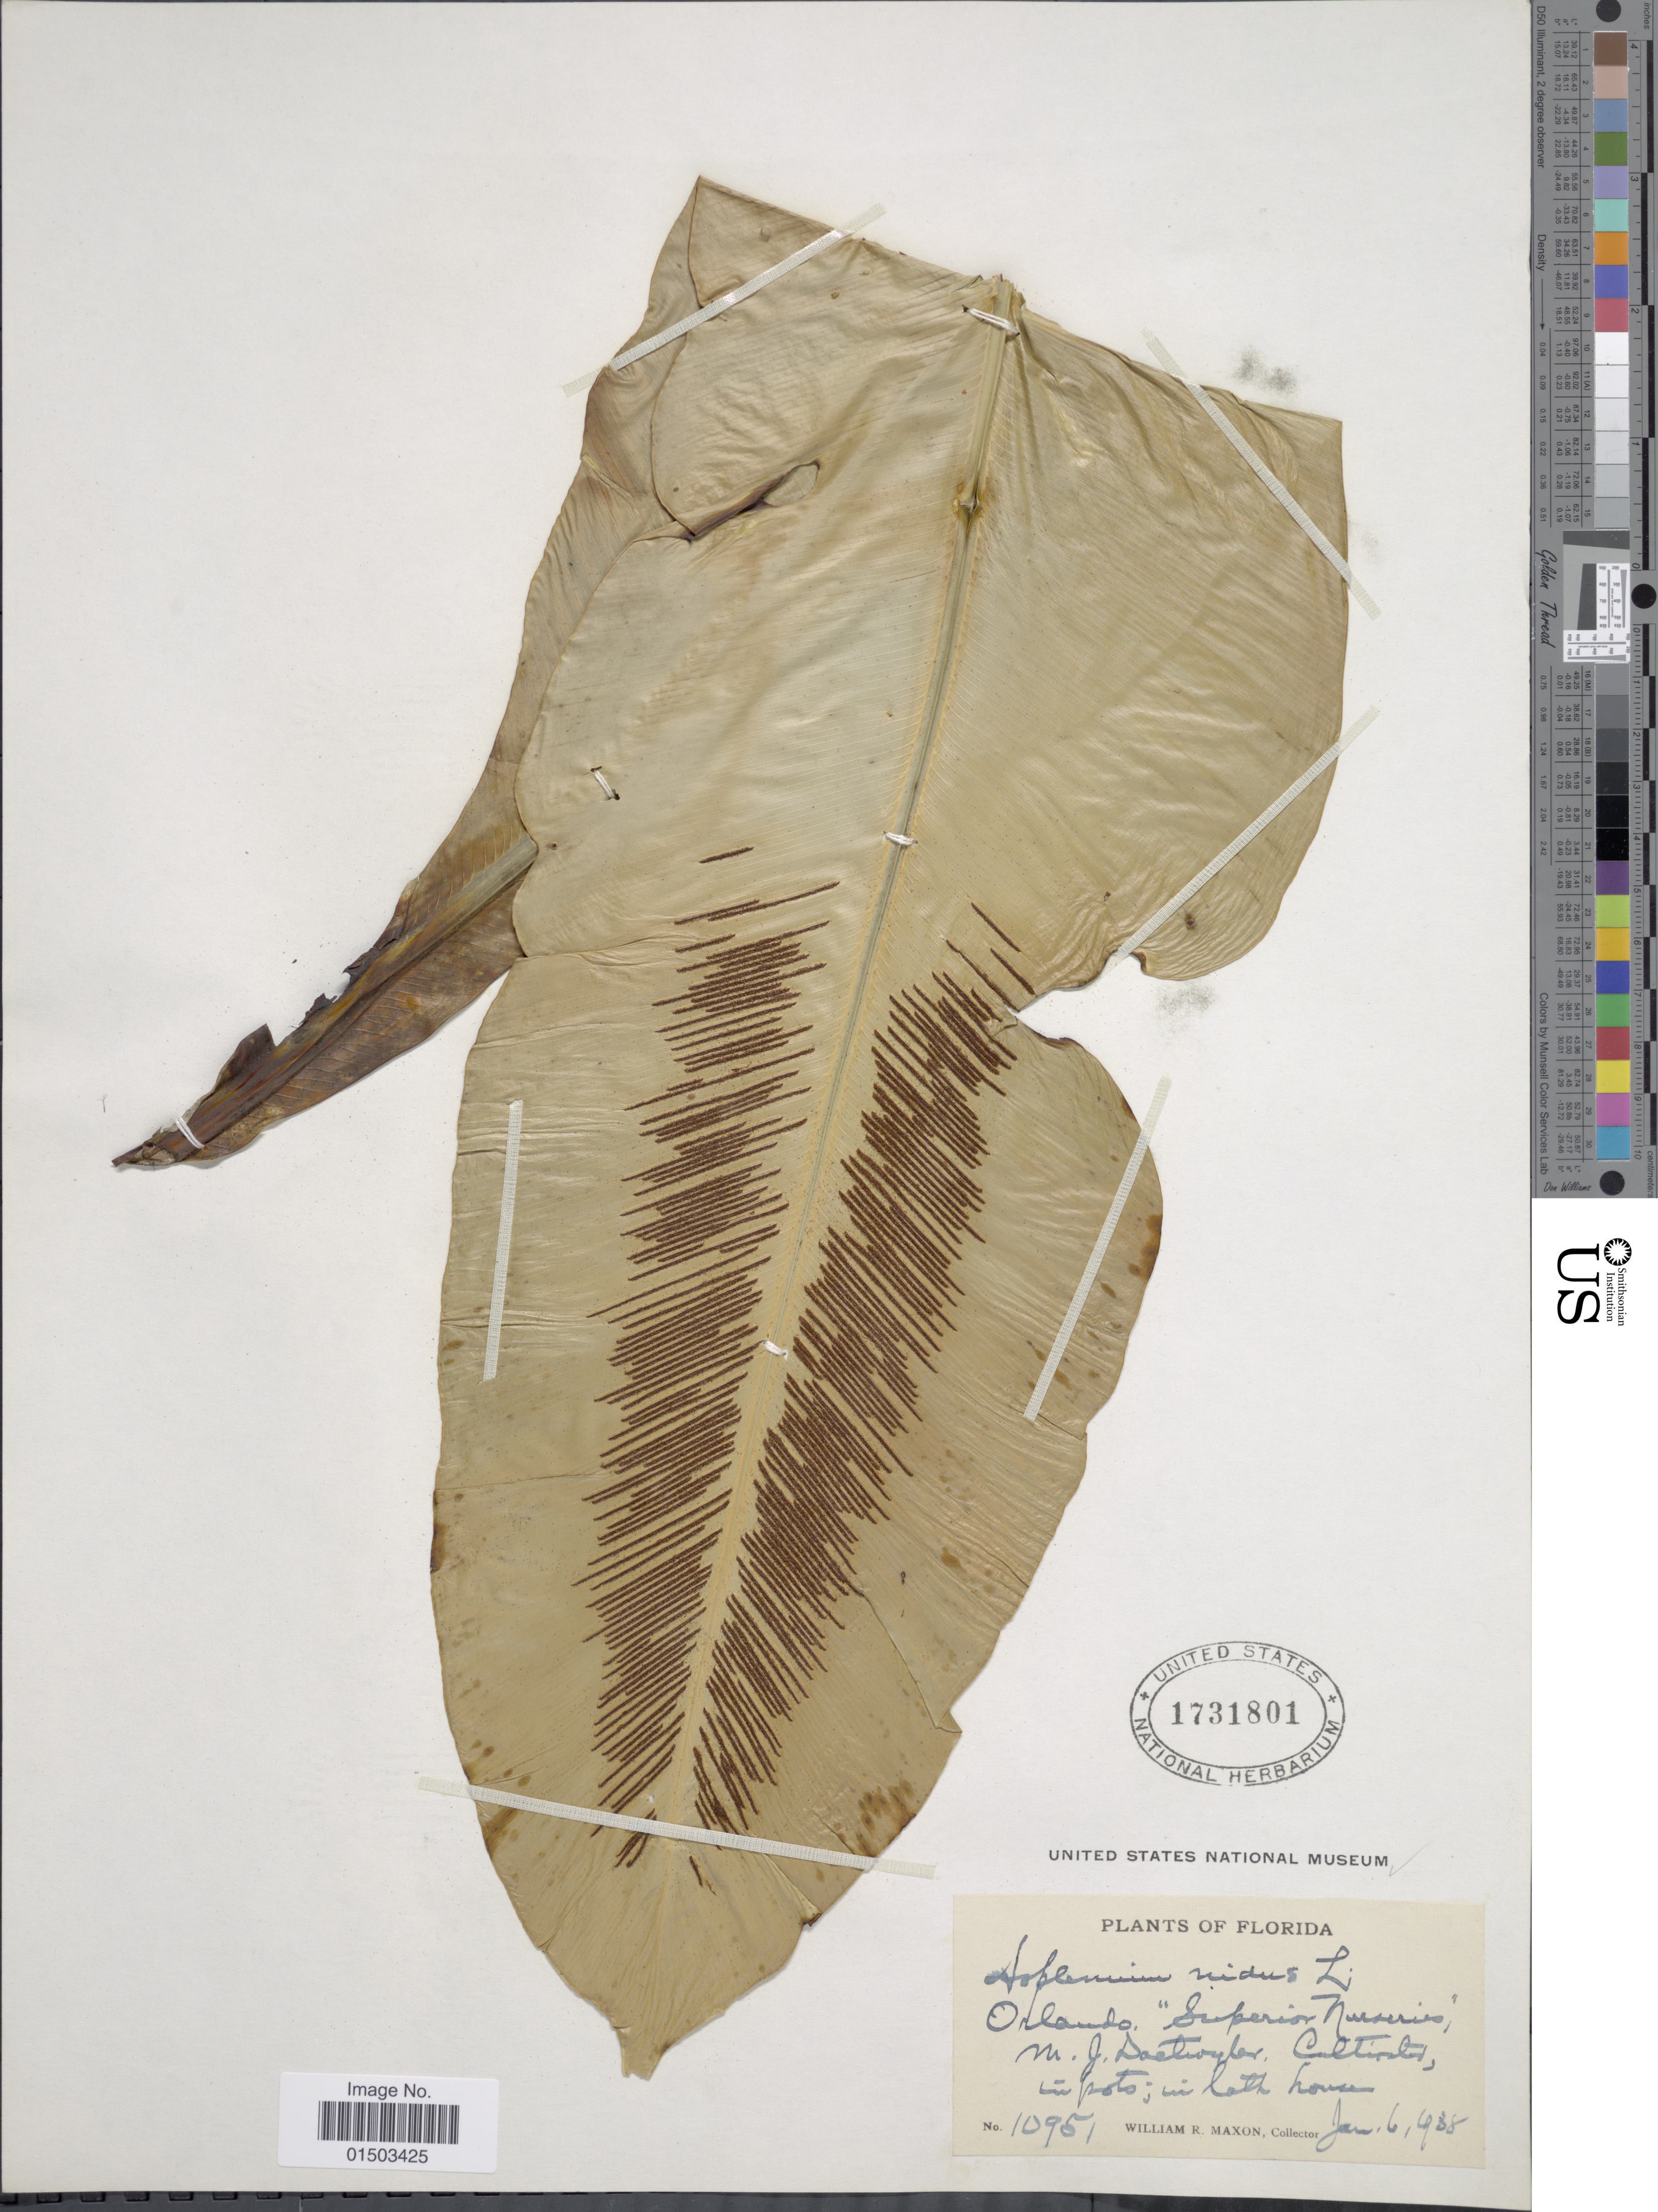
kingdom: Plantae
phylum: Tracheophyta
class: Polypodiopsida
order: Polypodiales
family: Aspleniaceae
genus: Asplenium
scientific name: Asplenium nidus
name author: L.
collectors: W. R. Maxon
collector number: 10951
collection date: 1938-01-06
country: United States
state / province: Florida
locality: Orlando, "Superior Nurseries", M.J. Daetwyler, Cultivated in pots.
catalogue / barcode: US 1731801